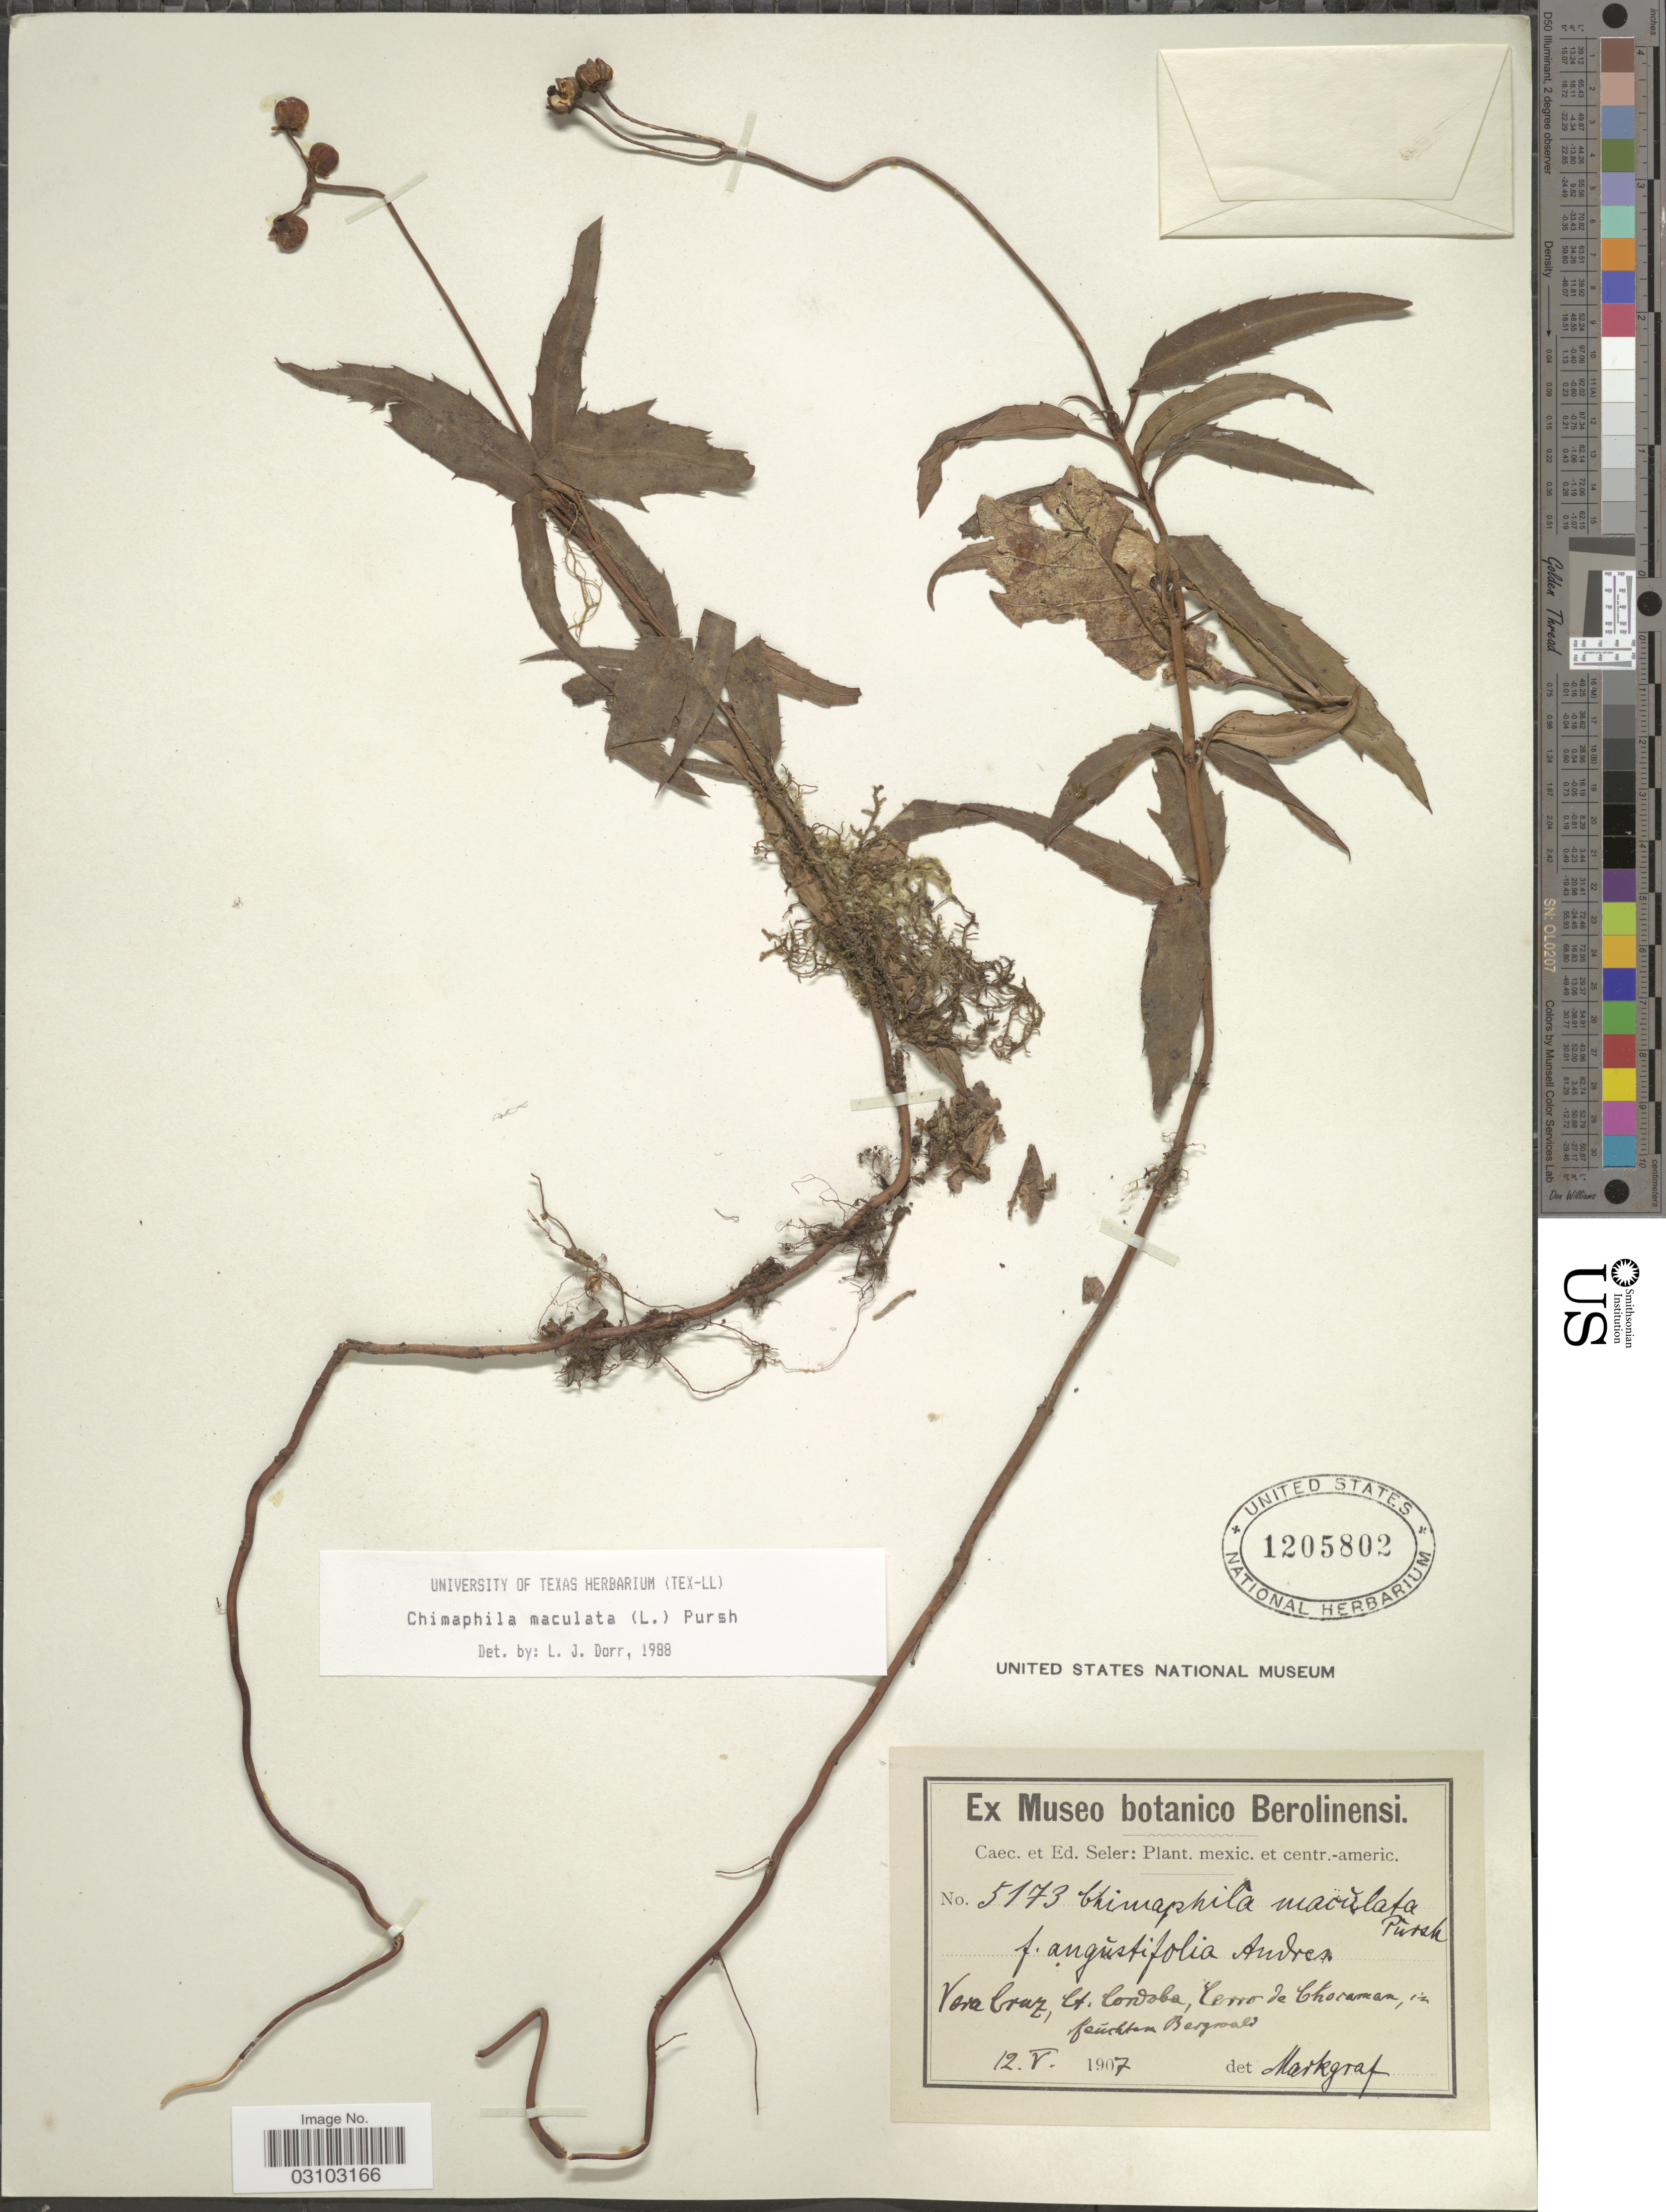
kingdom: Plantae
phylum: Tracheophyta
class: Magnoliopsida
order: Ericales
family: Ericaceae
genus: Chimaphila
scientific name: Chimaphila maculata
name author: (L.) Pursh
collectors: ex Caec. et Ed Seler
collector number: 5173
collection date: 1907-05-12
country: Mexico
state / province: Veracruz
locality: Vera Cruz, Ct. Cordoba, Cerro de Chocaman, in feúchten Bergwald.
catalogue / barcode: US 1205802